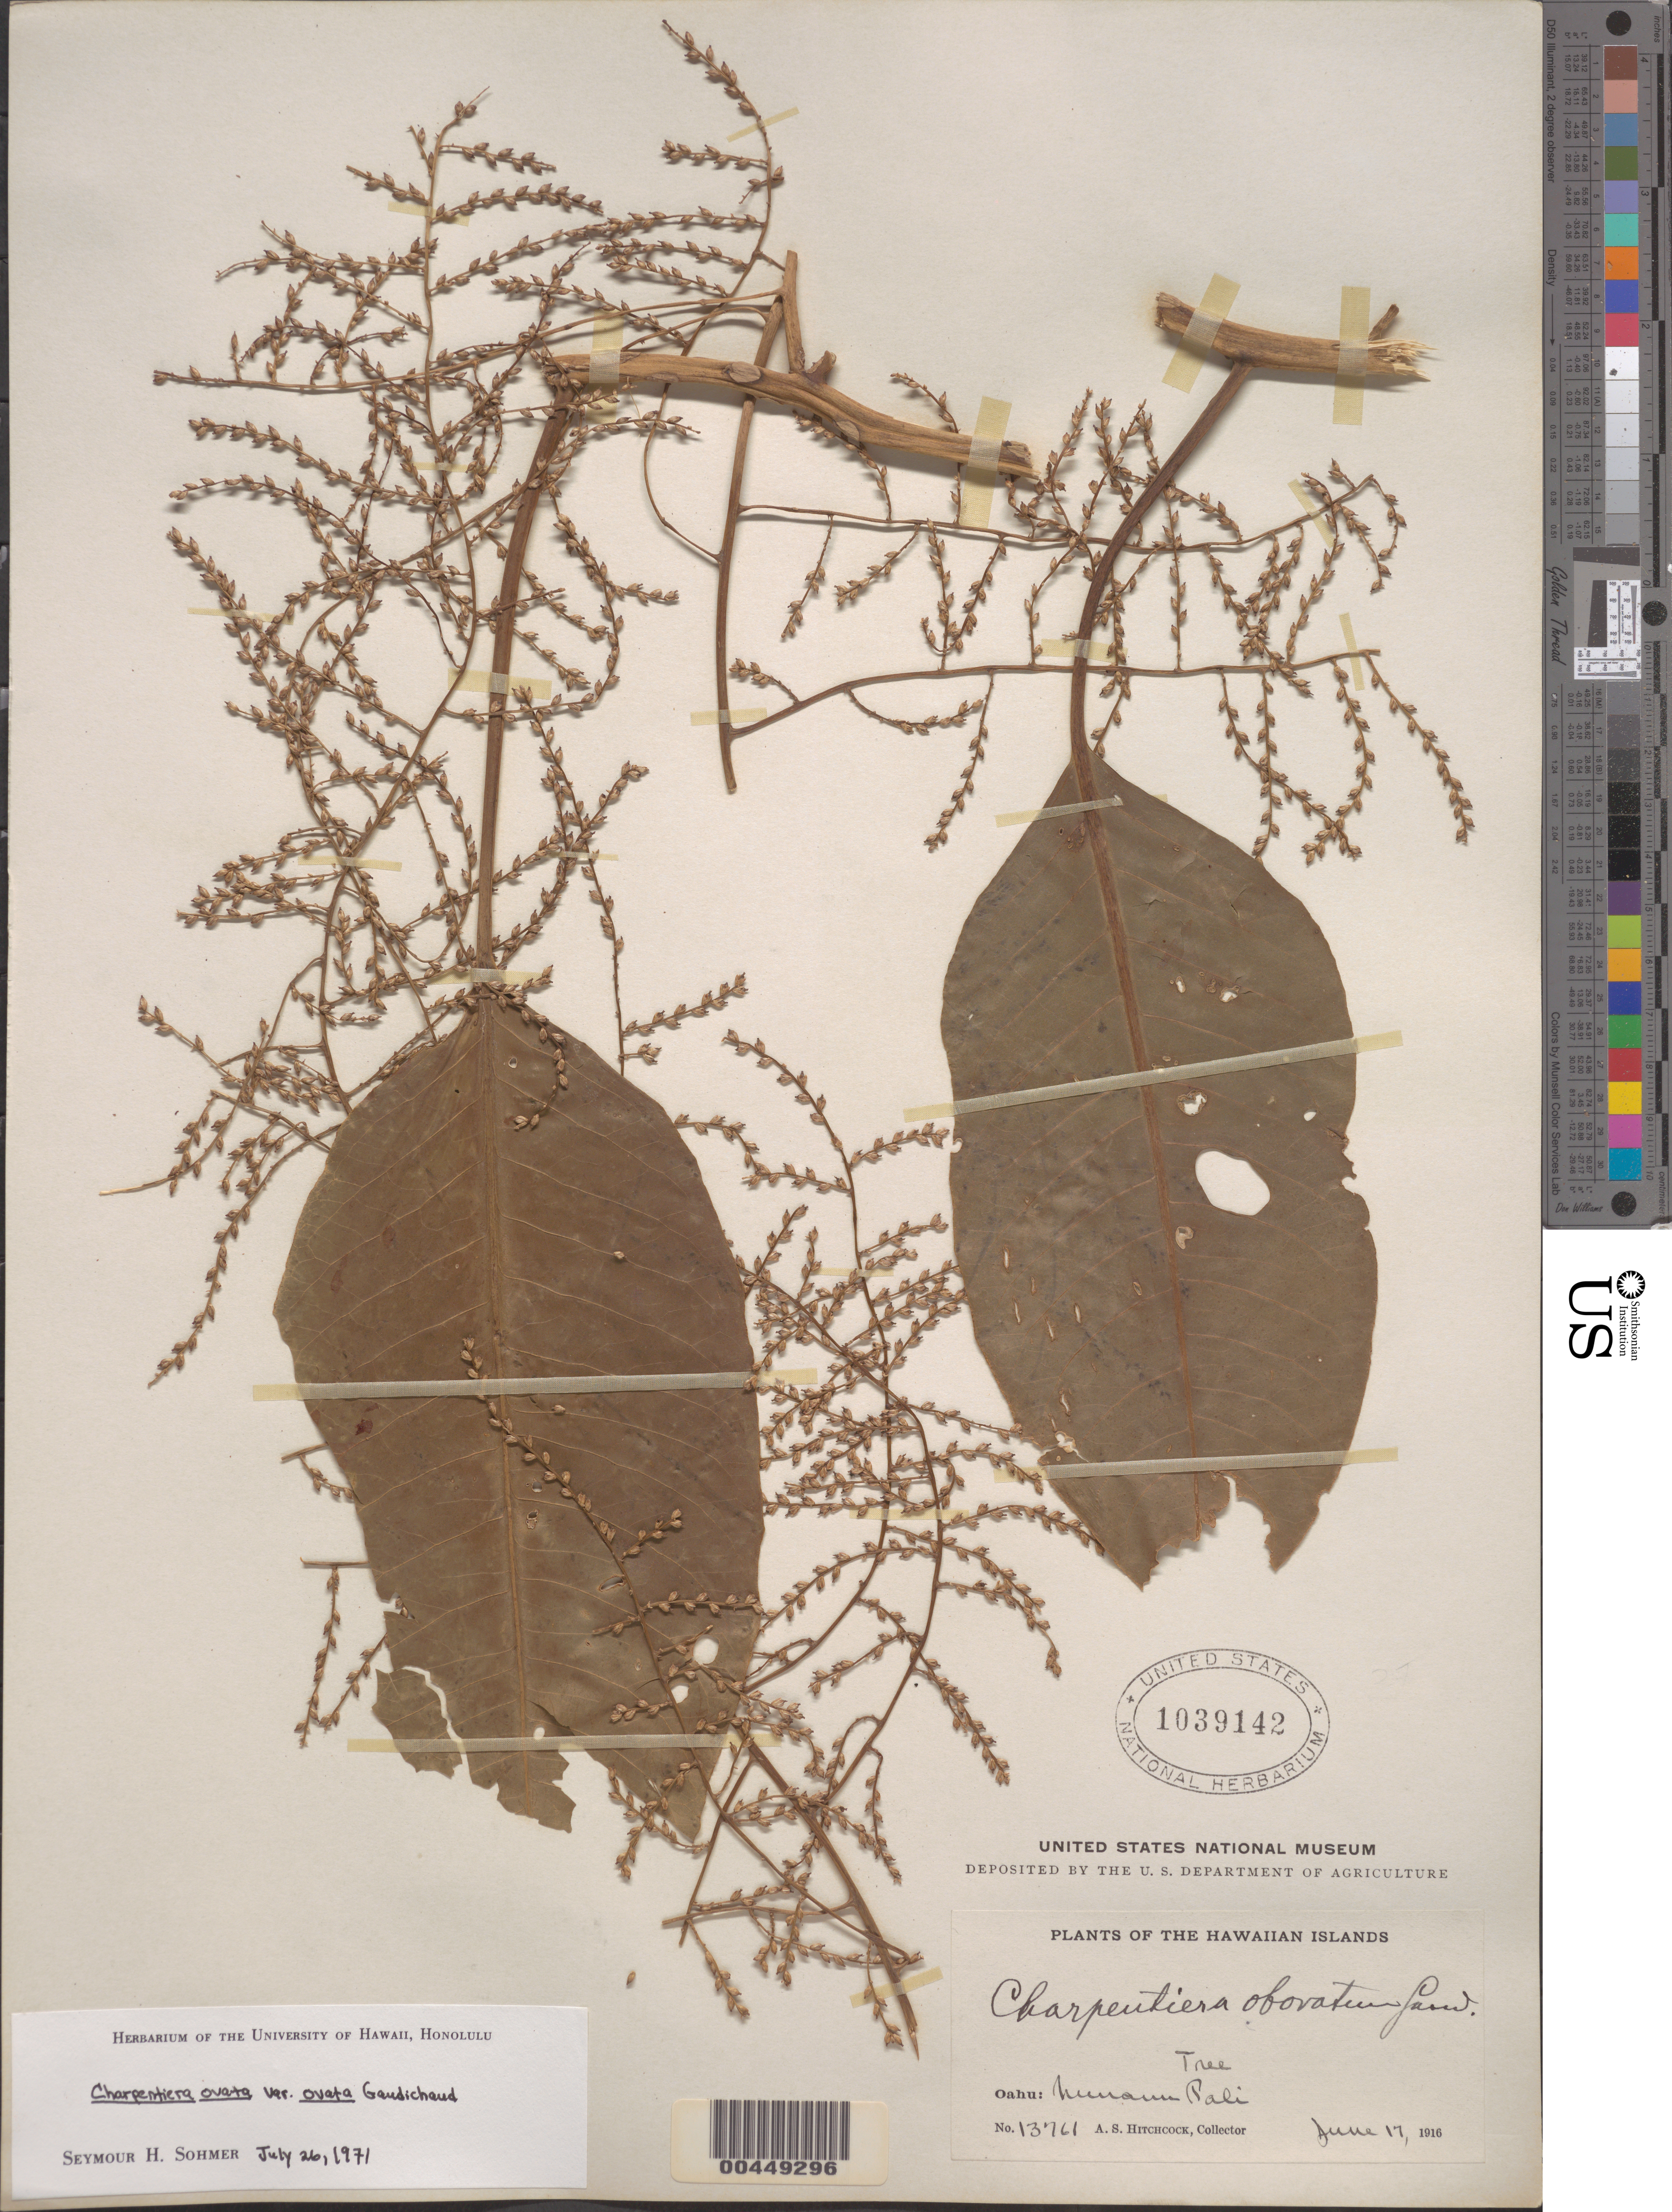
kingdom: Plantae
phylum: Tracheophyta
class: Magnoliopsida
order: Caryophyllales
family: Amaranthaceae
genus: Charpentiera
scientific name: Charpentiera ovata var. ovata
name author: Gaudich.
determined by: Sohmer, S. H.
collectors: A. S. Hitchcock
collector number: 13761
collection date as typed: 17 Jun 1916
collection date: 1916-06-17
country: United States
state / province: Hawaii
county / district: Honolulu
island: Oahu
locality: Nuuanu Pali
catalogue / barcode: US 1039142